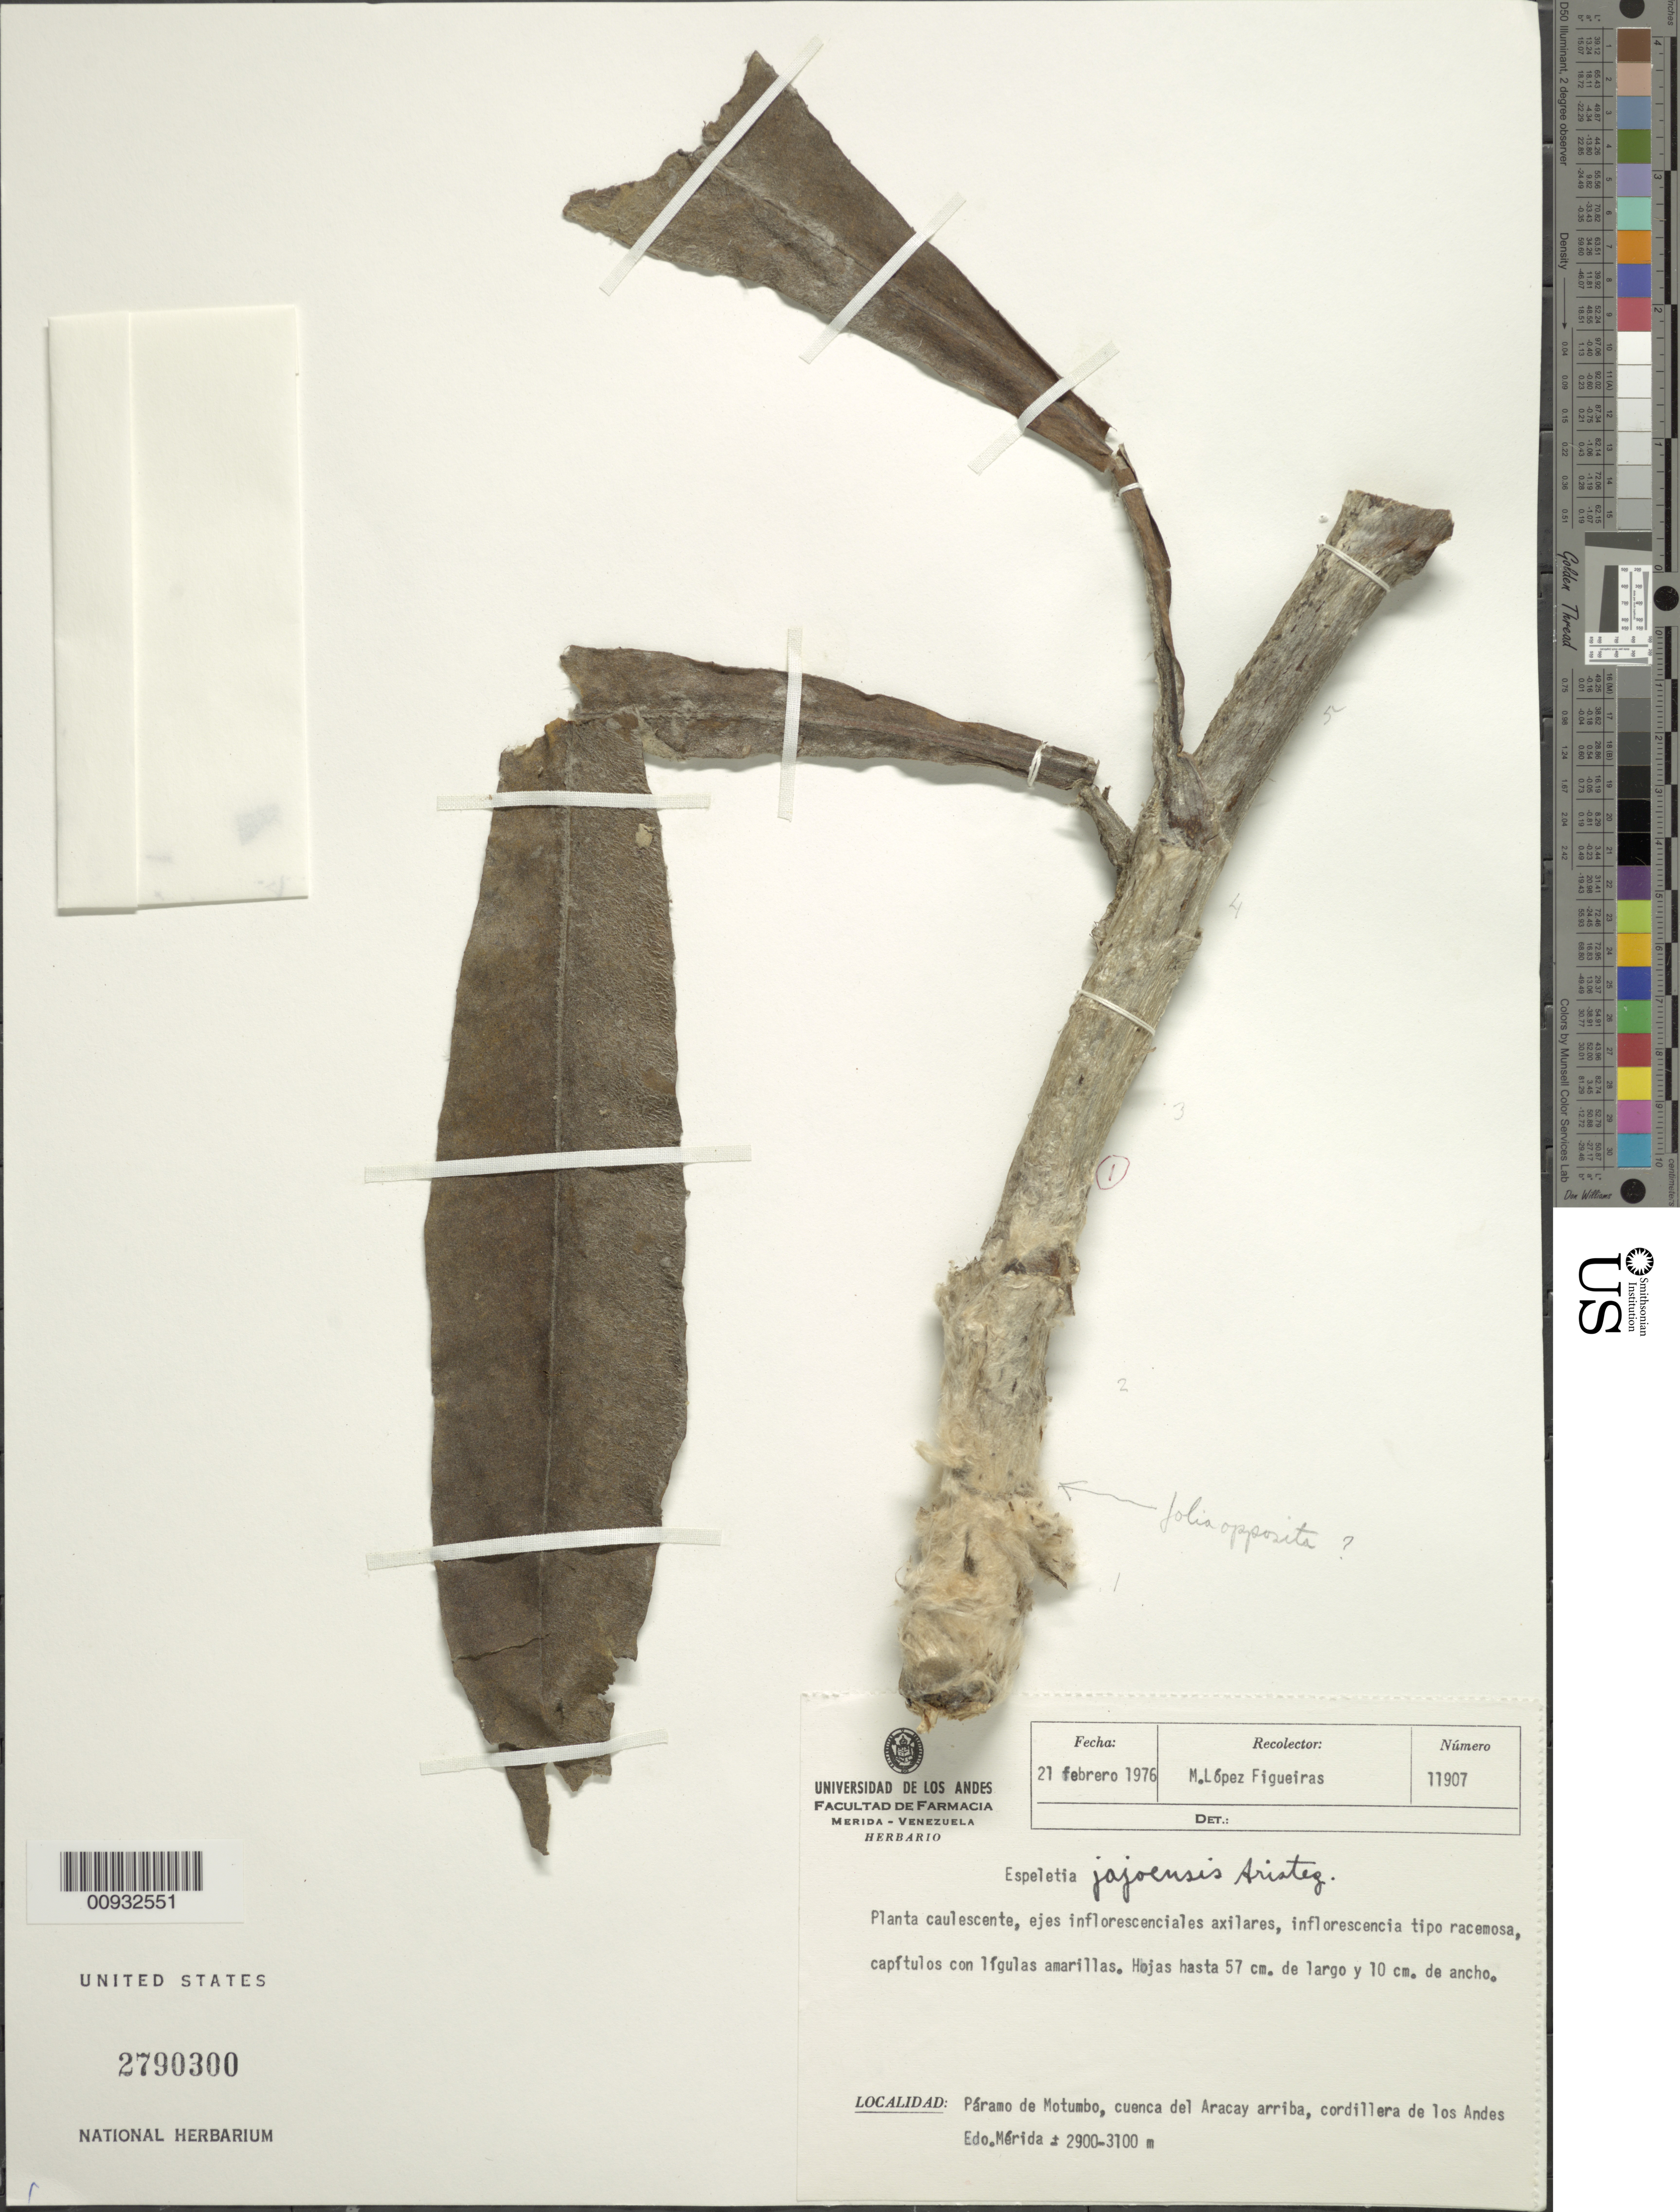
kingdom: Plantae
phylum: Tracheophyta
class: Magnoliopsida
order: Asterales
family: Asteraceae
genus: Espeletia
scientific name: Espeletia jajoensis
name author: Aristeg.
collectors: M. López Figueiras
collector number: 11907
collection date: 1976-02-21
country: Venezuela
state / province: Mérida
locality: Páramo de Motumbo. Cuenca del Aracay arriba. Cordillera de los Andes.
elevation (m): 2900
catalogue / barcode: US 2790300